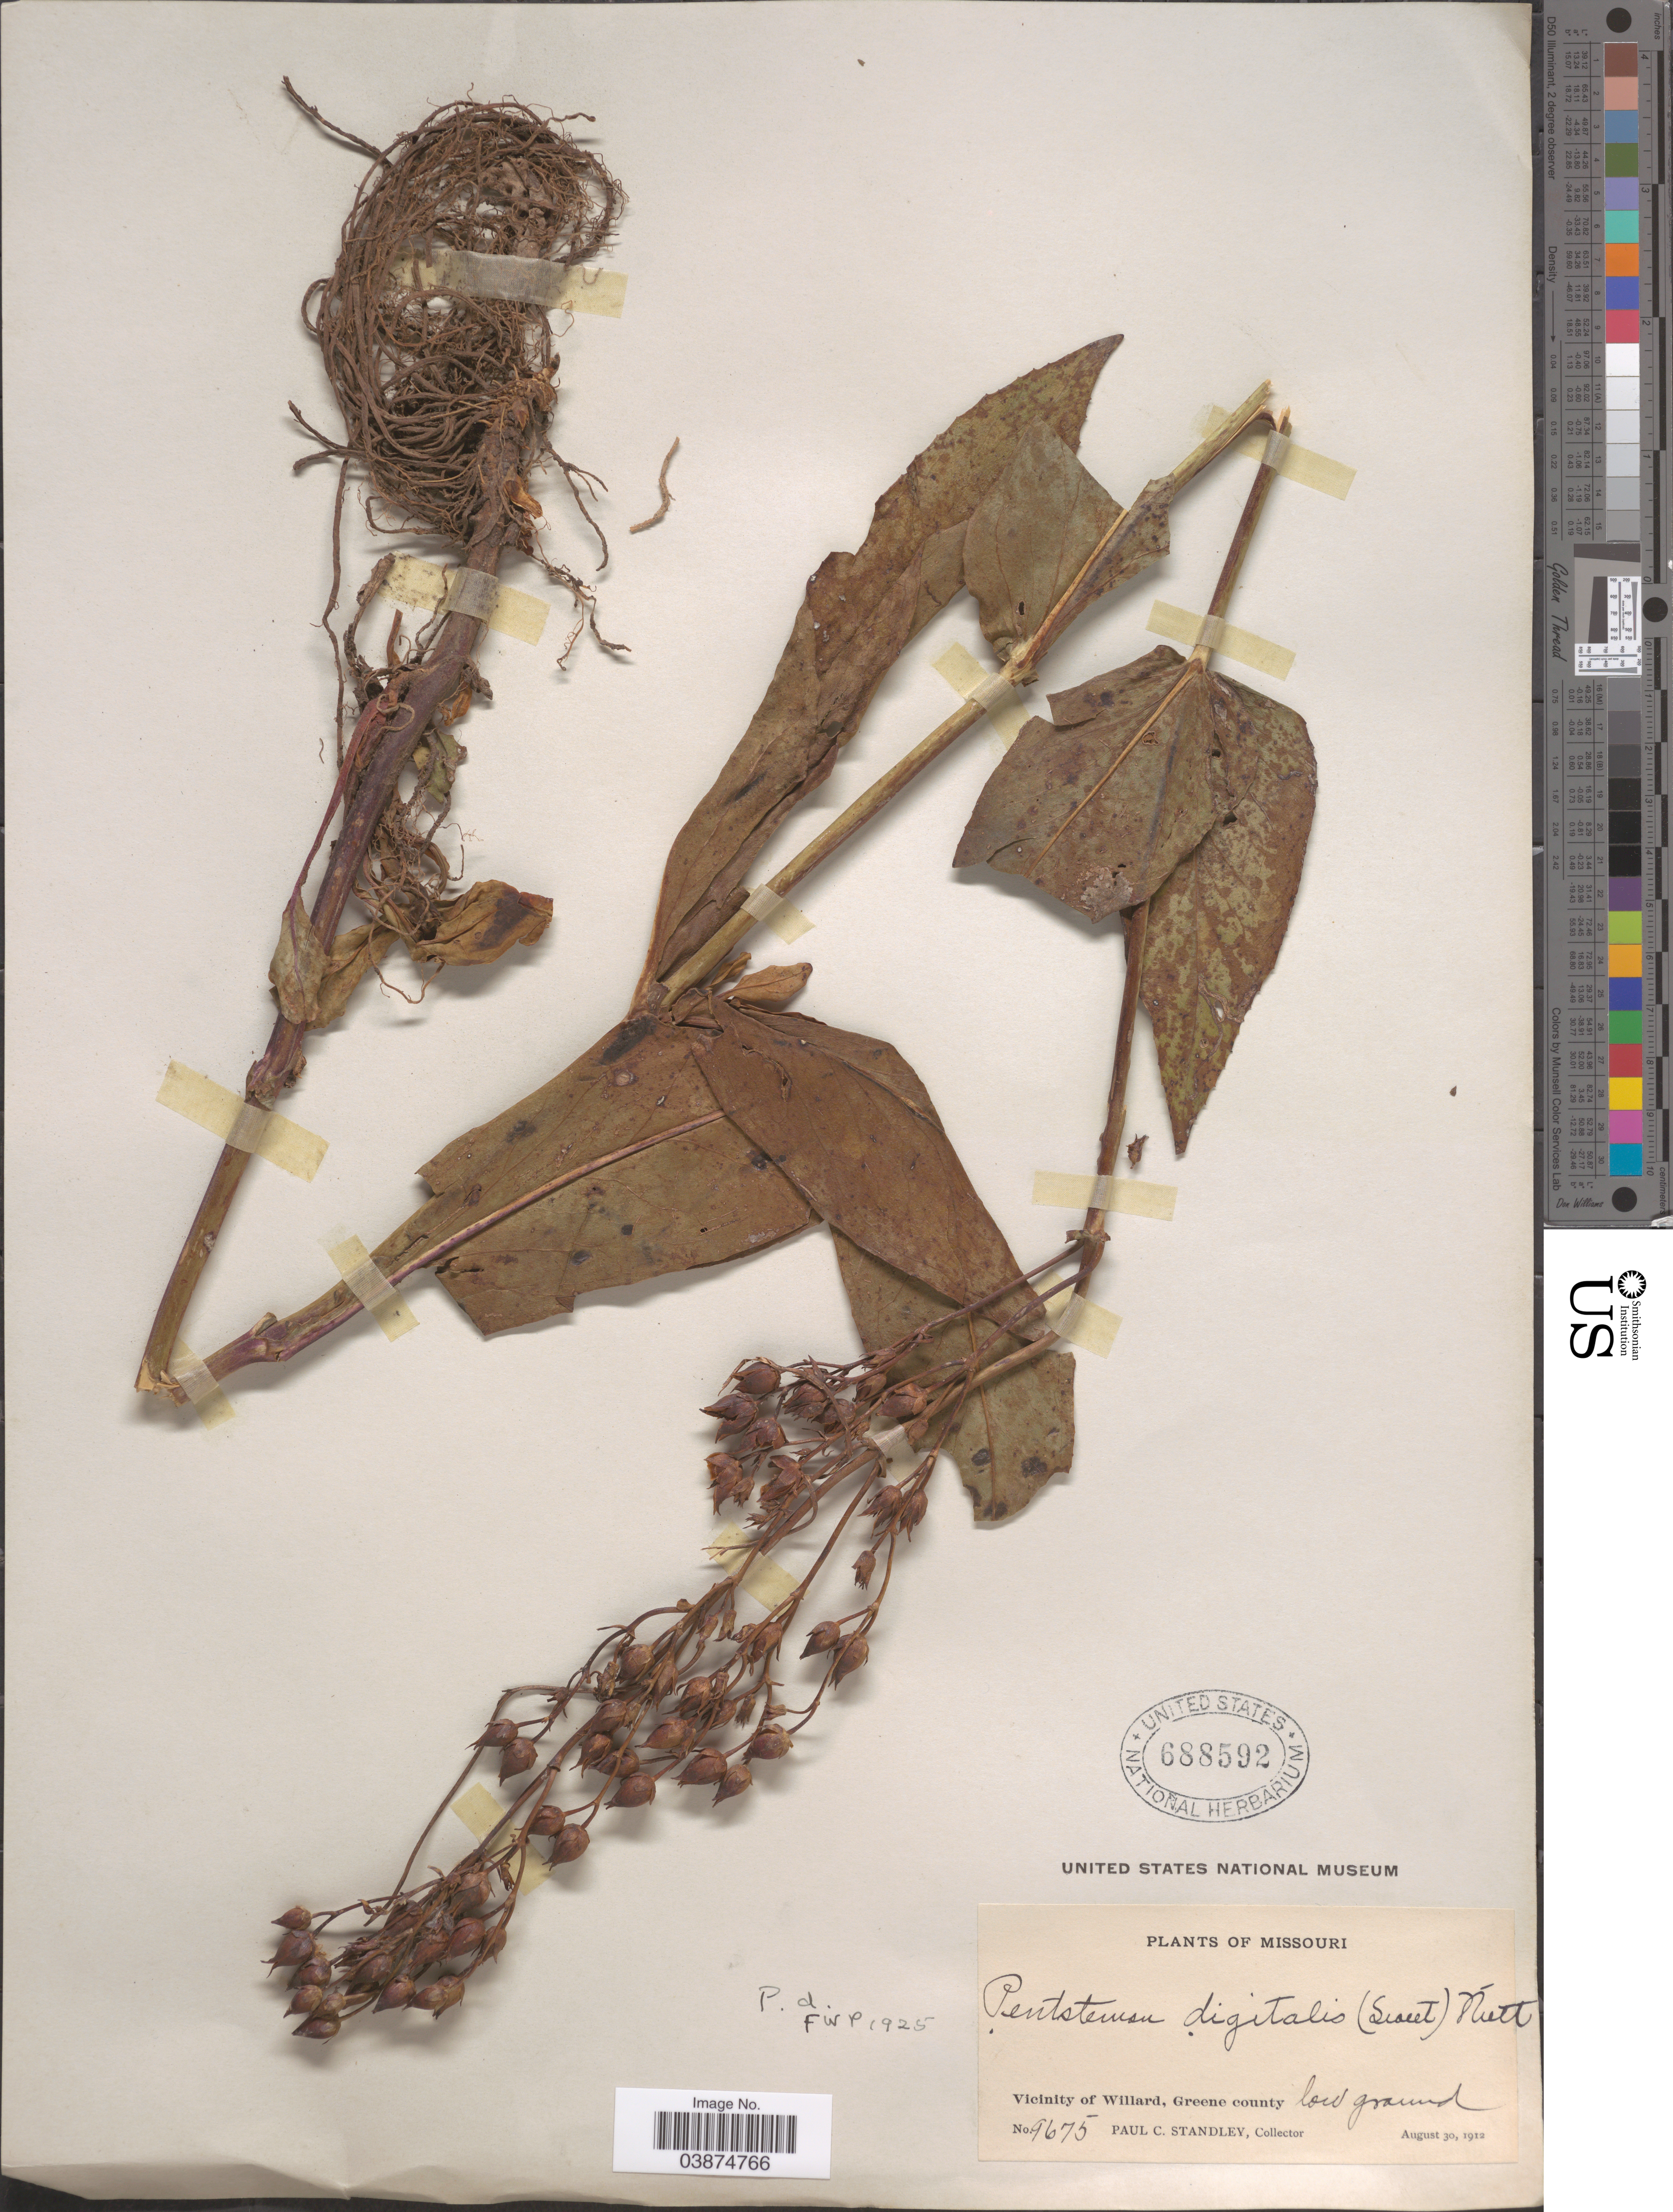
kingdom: Plantae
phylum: Tracheophyta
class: Magnoliopsida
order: Lamiales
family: Plantaginaceae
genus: Penstemon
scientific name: Penstemon digitalis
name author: Nutt. ex Sims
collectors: P. C. Standley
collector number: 9675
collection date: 1912-08-30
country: United States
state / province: Missouri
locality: Vicinity of Willard, Greene county.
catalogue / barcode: US 688592